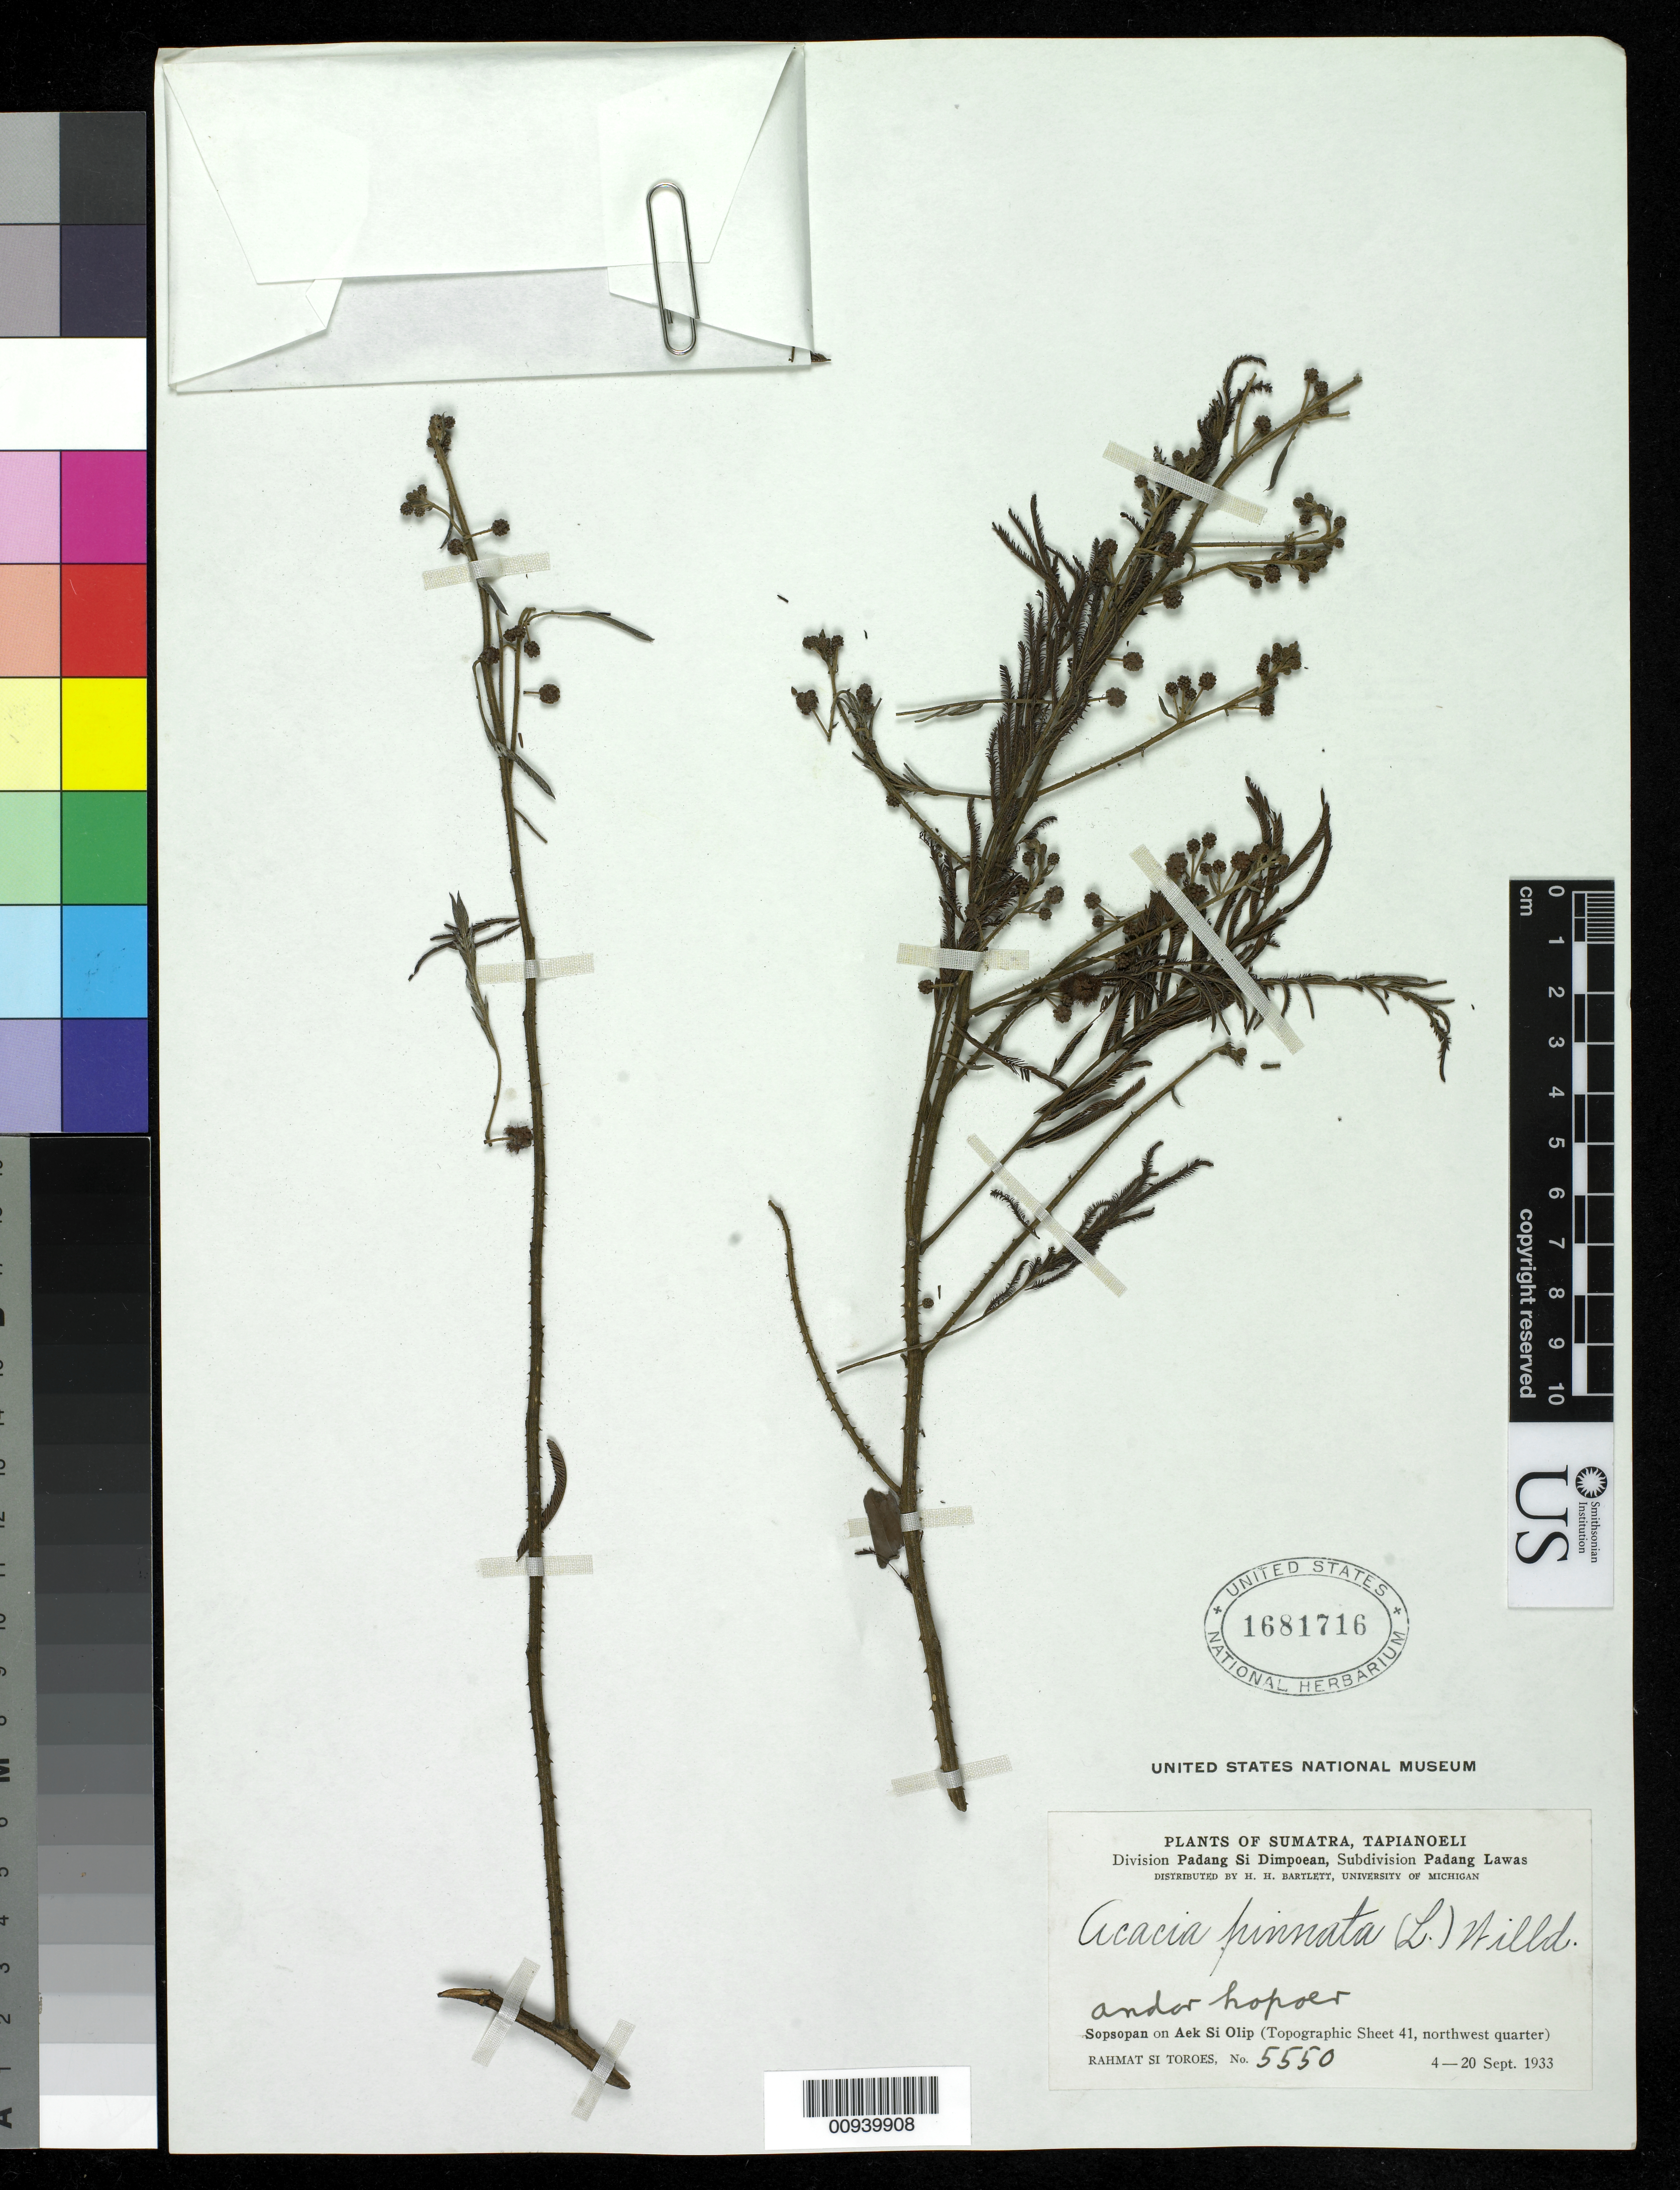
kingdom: Plantae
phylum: Tracheophyta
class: Magnoliopsida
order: Fabales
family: Fabaceae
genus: Senegalia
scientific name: Senegalia pennata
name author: (L.) Maslin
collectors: Rahmat Si Boeea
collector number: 5550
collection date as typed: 04 Sep 1933 to 20 Sep 1933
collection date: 1933-09-04/1933-09-20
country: Indonesia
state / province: Sumatra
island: Sumatra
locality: Tapianoeli, Division Si Dimpoean,Subdivision Padang Lawas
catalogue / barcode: US 1681716